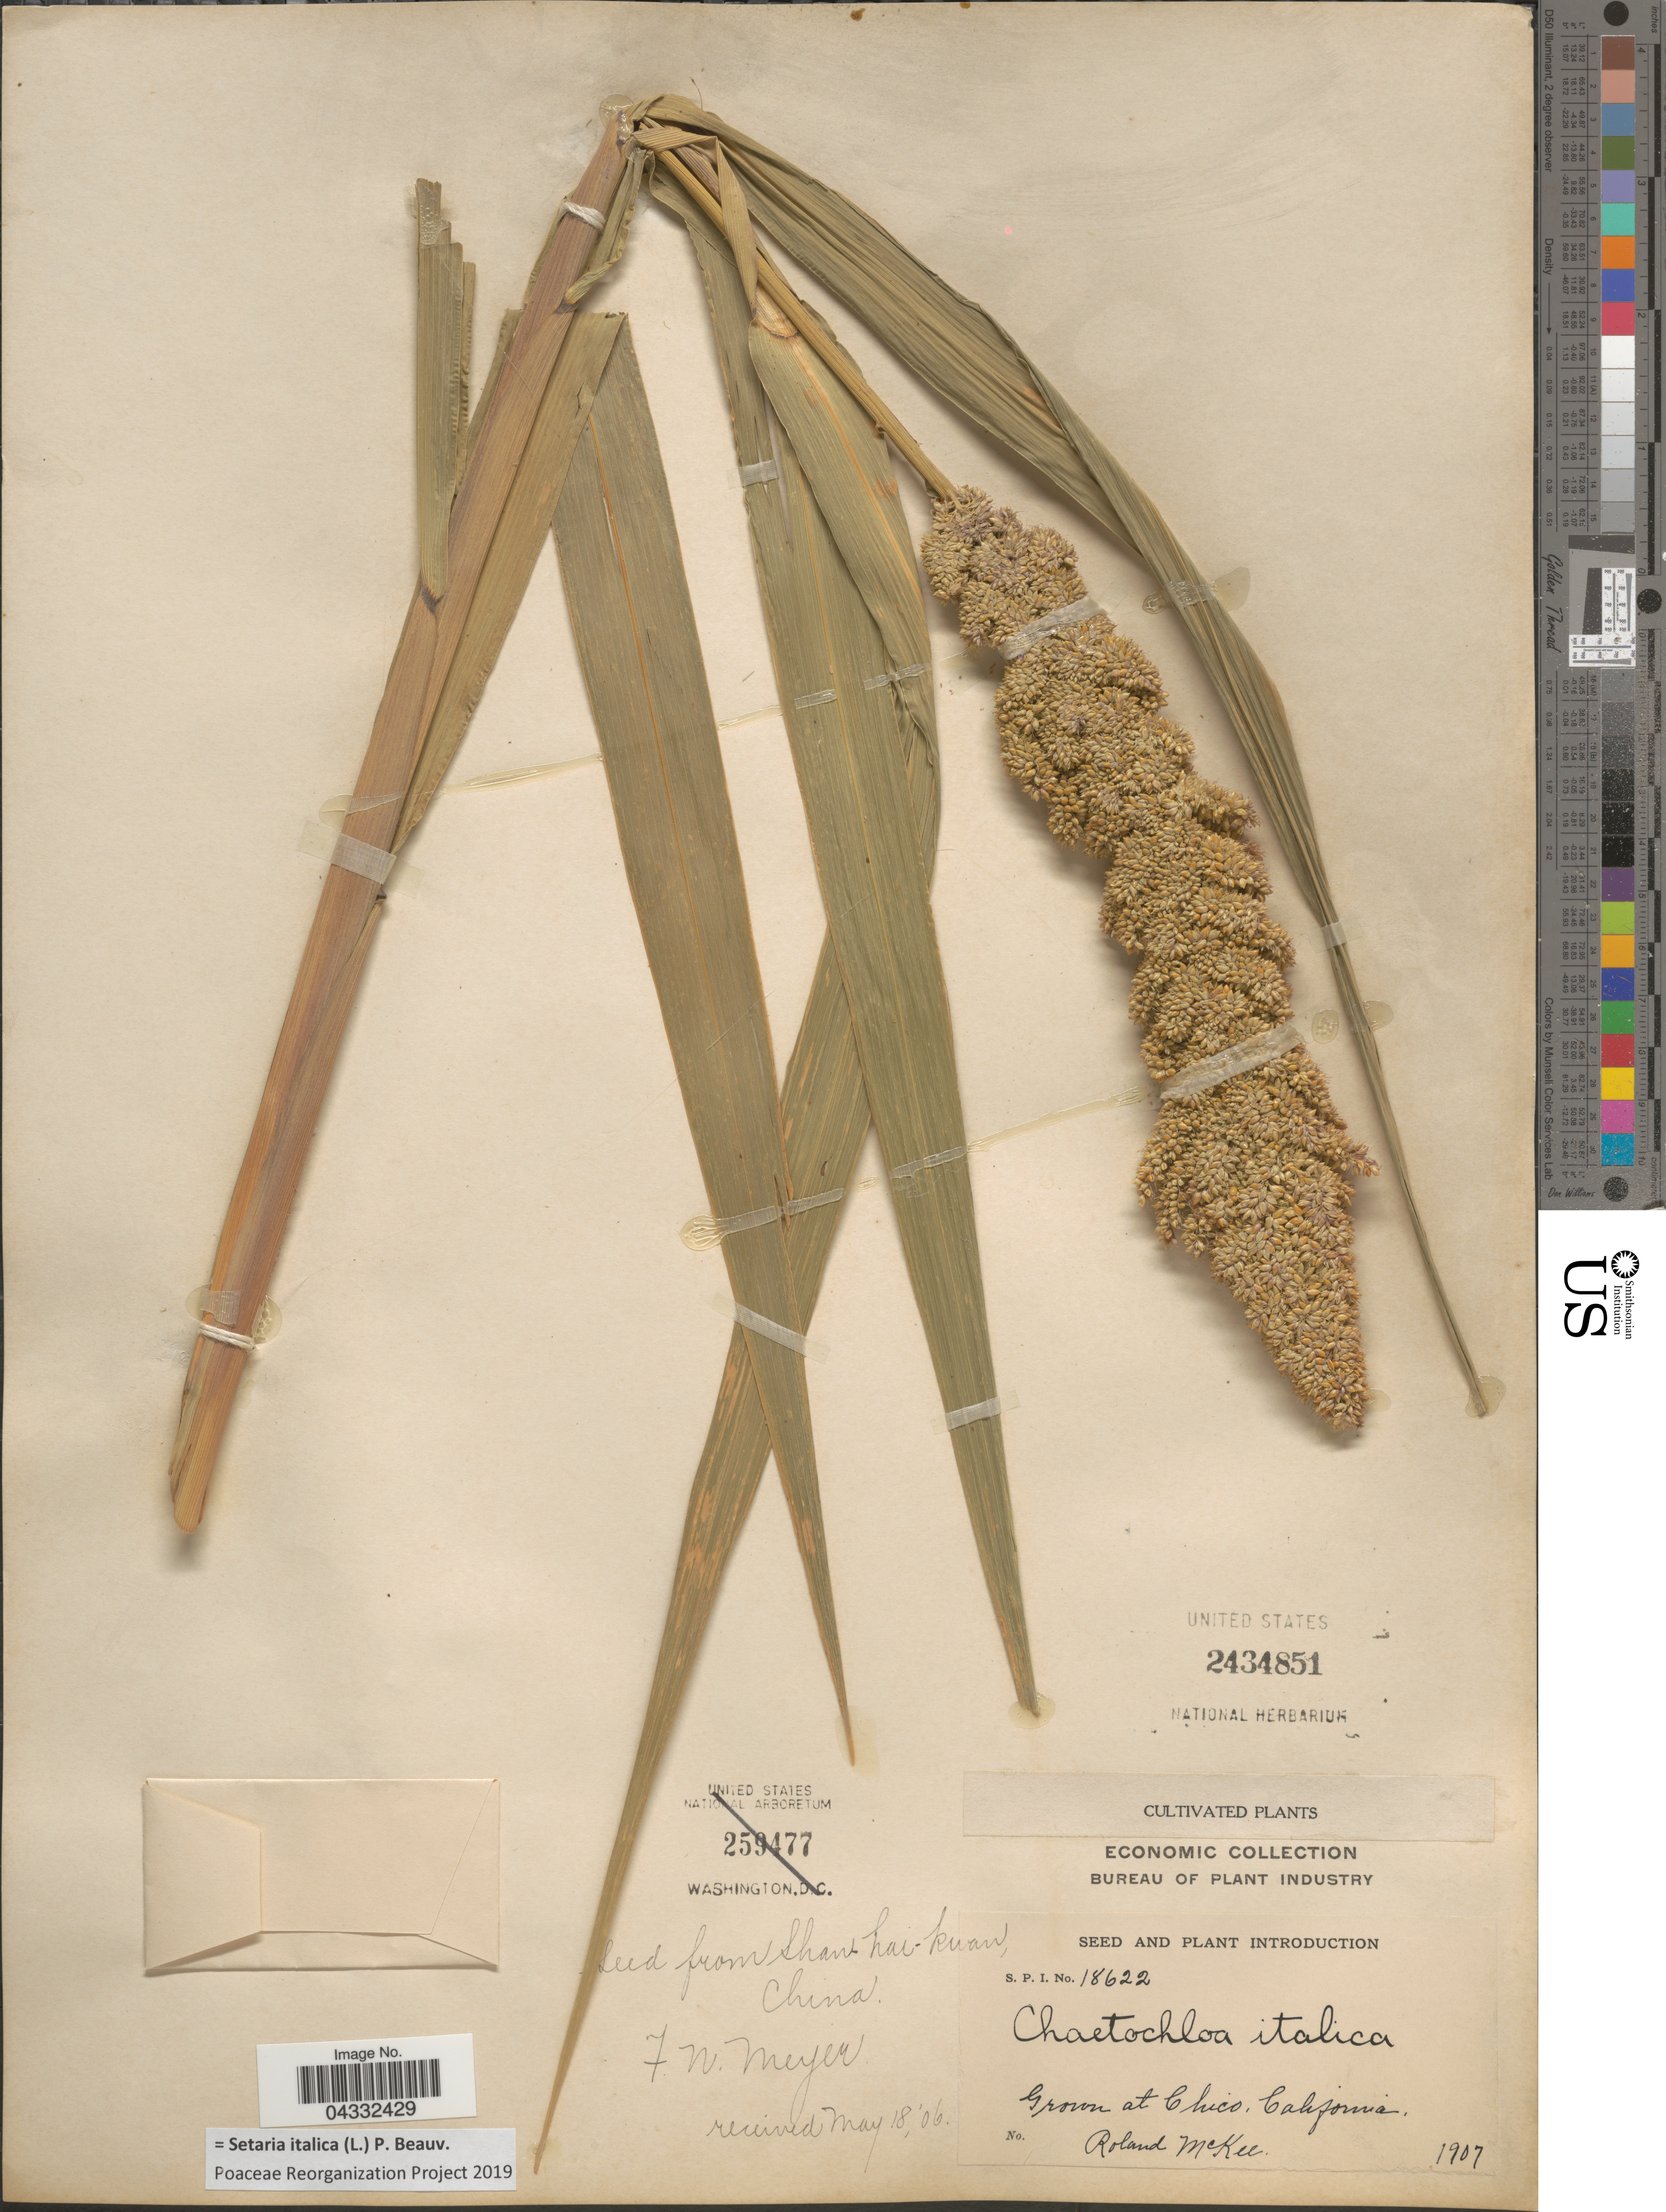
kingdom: Plantae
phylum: Tracheophyta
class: Liliopsida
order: Poales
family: Poaceae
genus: Setaria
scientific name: Setaria italica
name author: (L.) P. Beauv.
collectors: R. Mckee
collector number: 18622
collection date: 1907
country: United States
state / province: California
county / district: Butte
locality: Grown at Chico.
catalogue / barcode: US 2434851